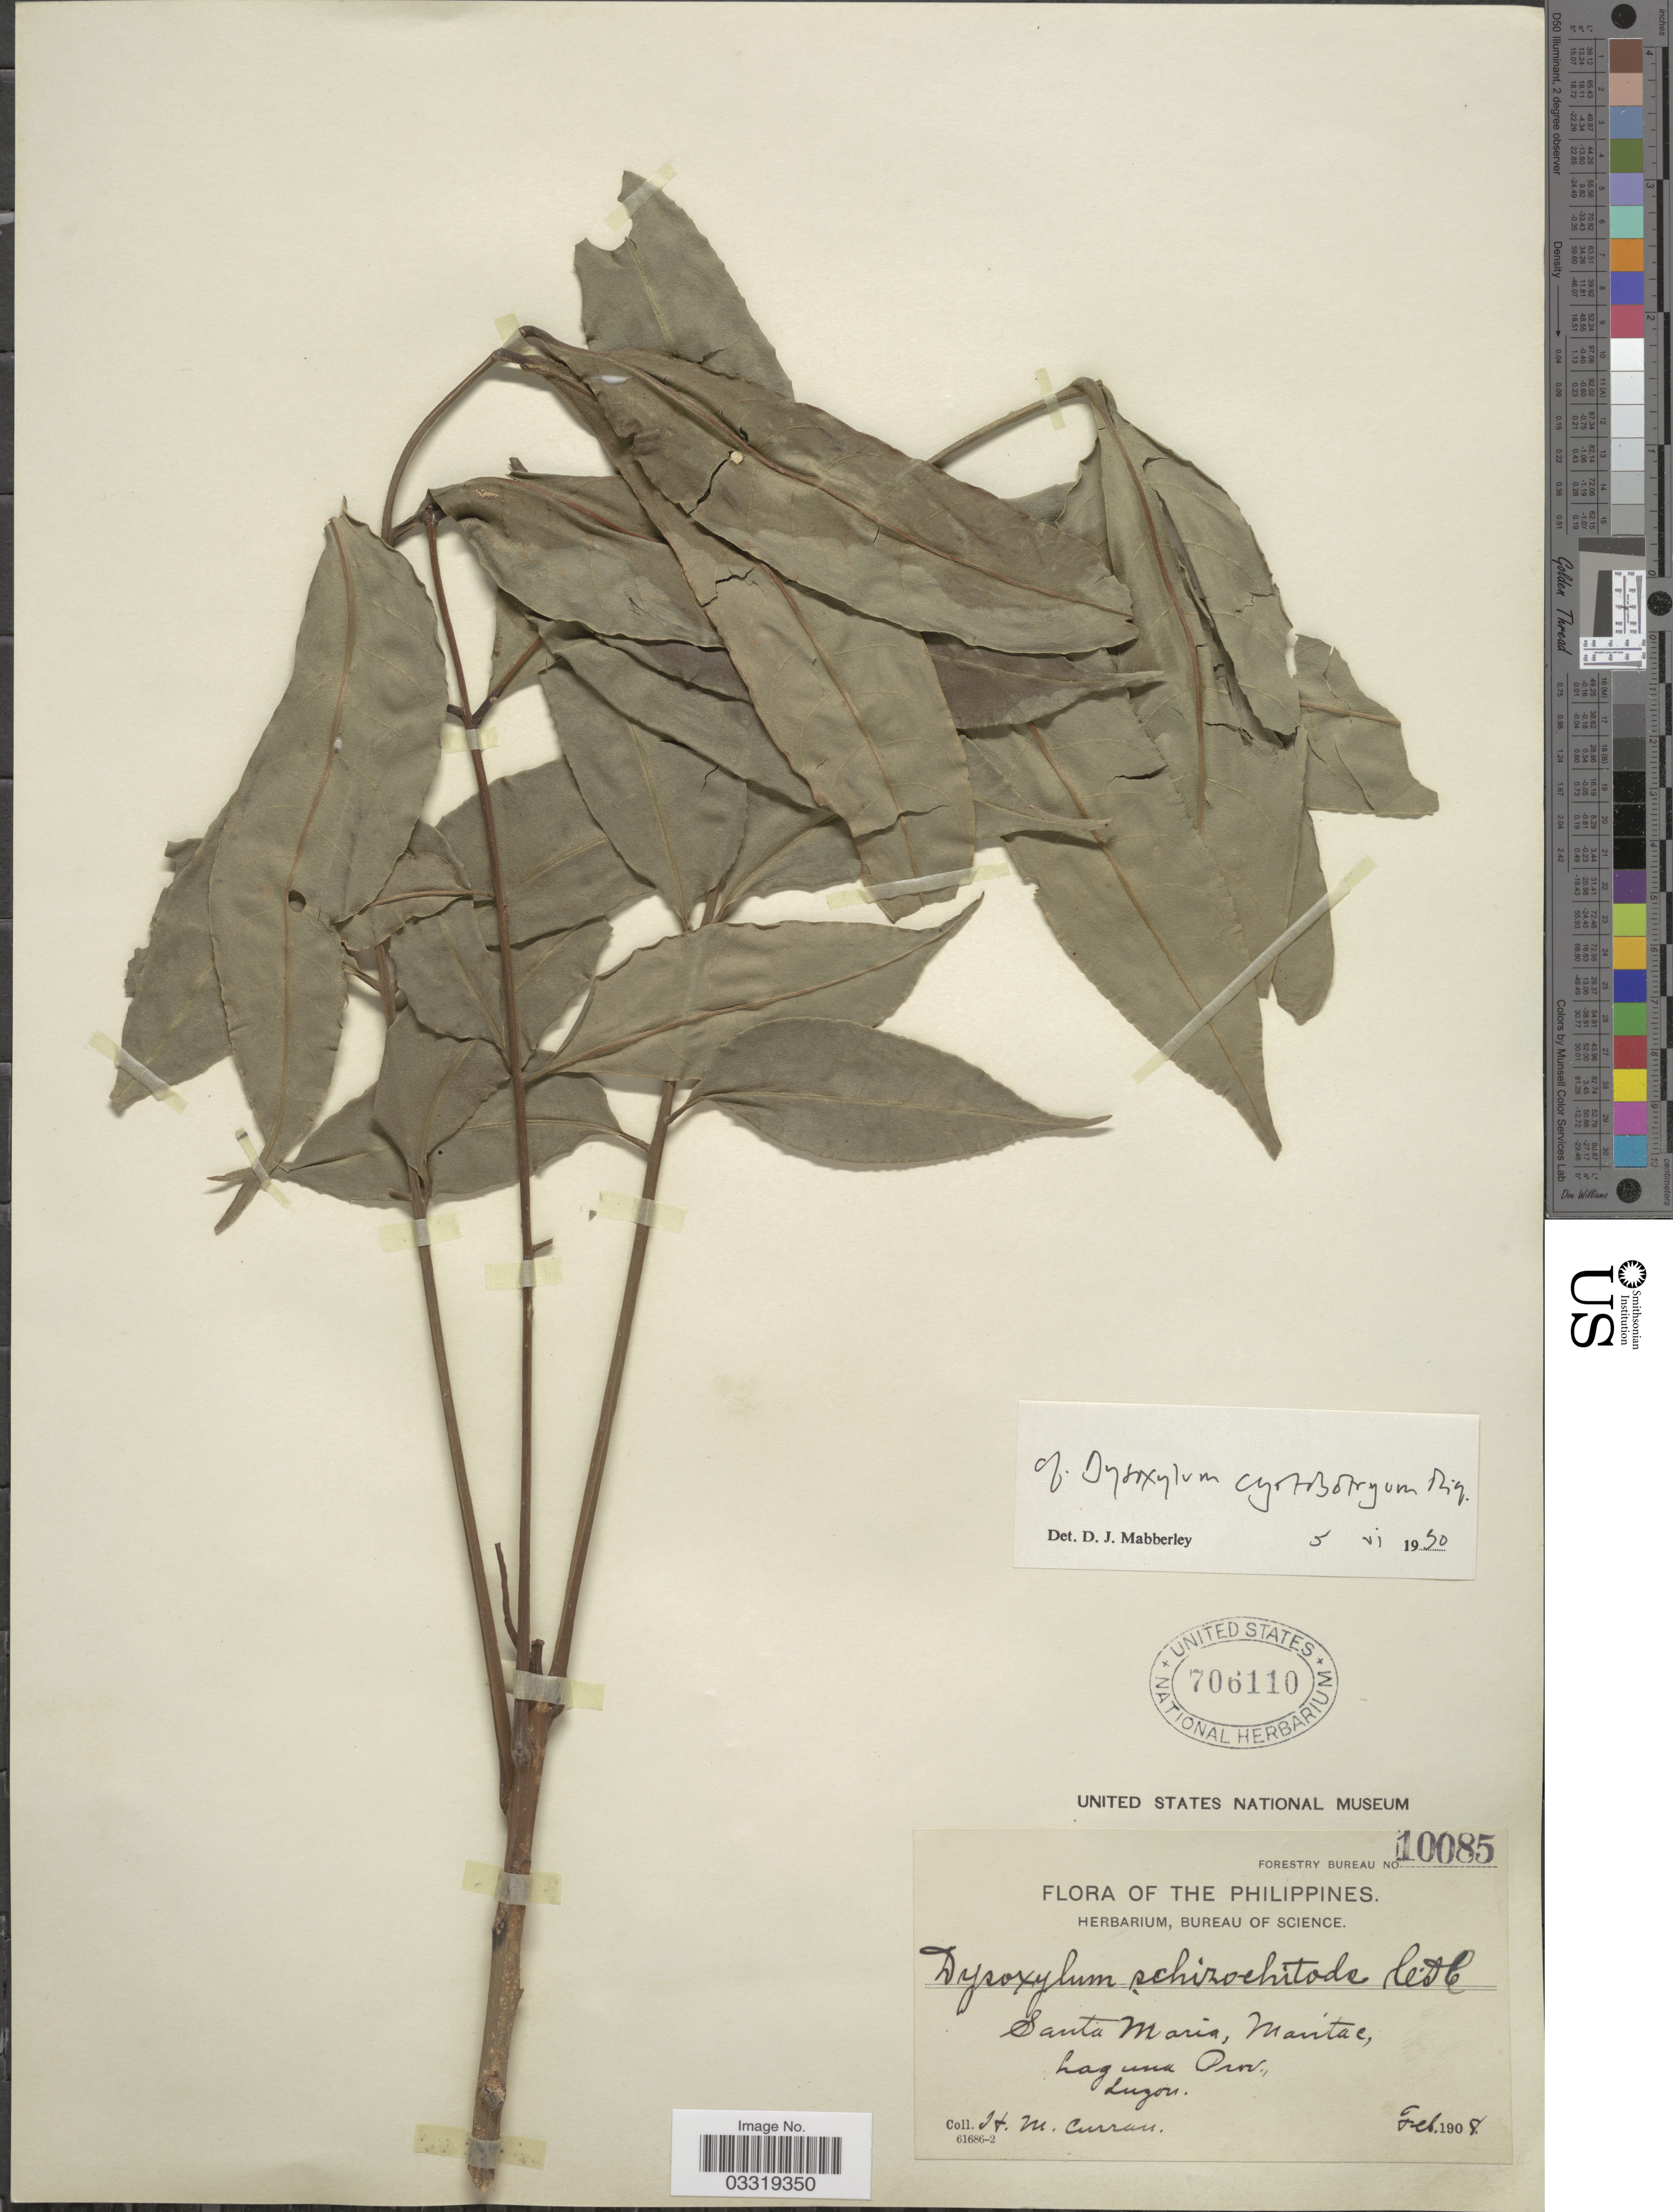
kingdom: Plantae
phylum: Tracheophyta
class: Magnoliopsida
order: Sapindales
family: Meliaceae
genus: Dysoxylum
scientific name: Dysoxylum cyrtobotryum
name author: Miq.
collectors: H. M. Curran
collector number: Forestry Bureau 10085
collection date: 1908-02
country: Philippines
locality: Santa Maria Mavitac. Laguna Prov., Luzon.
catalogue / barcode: US 706110